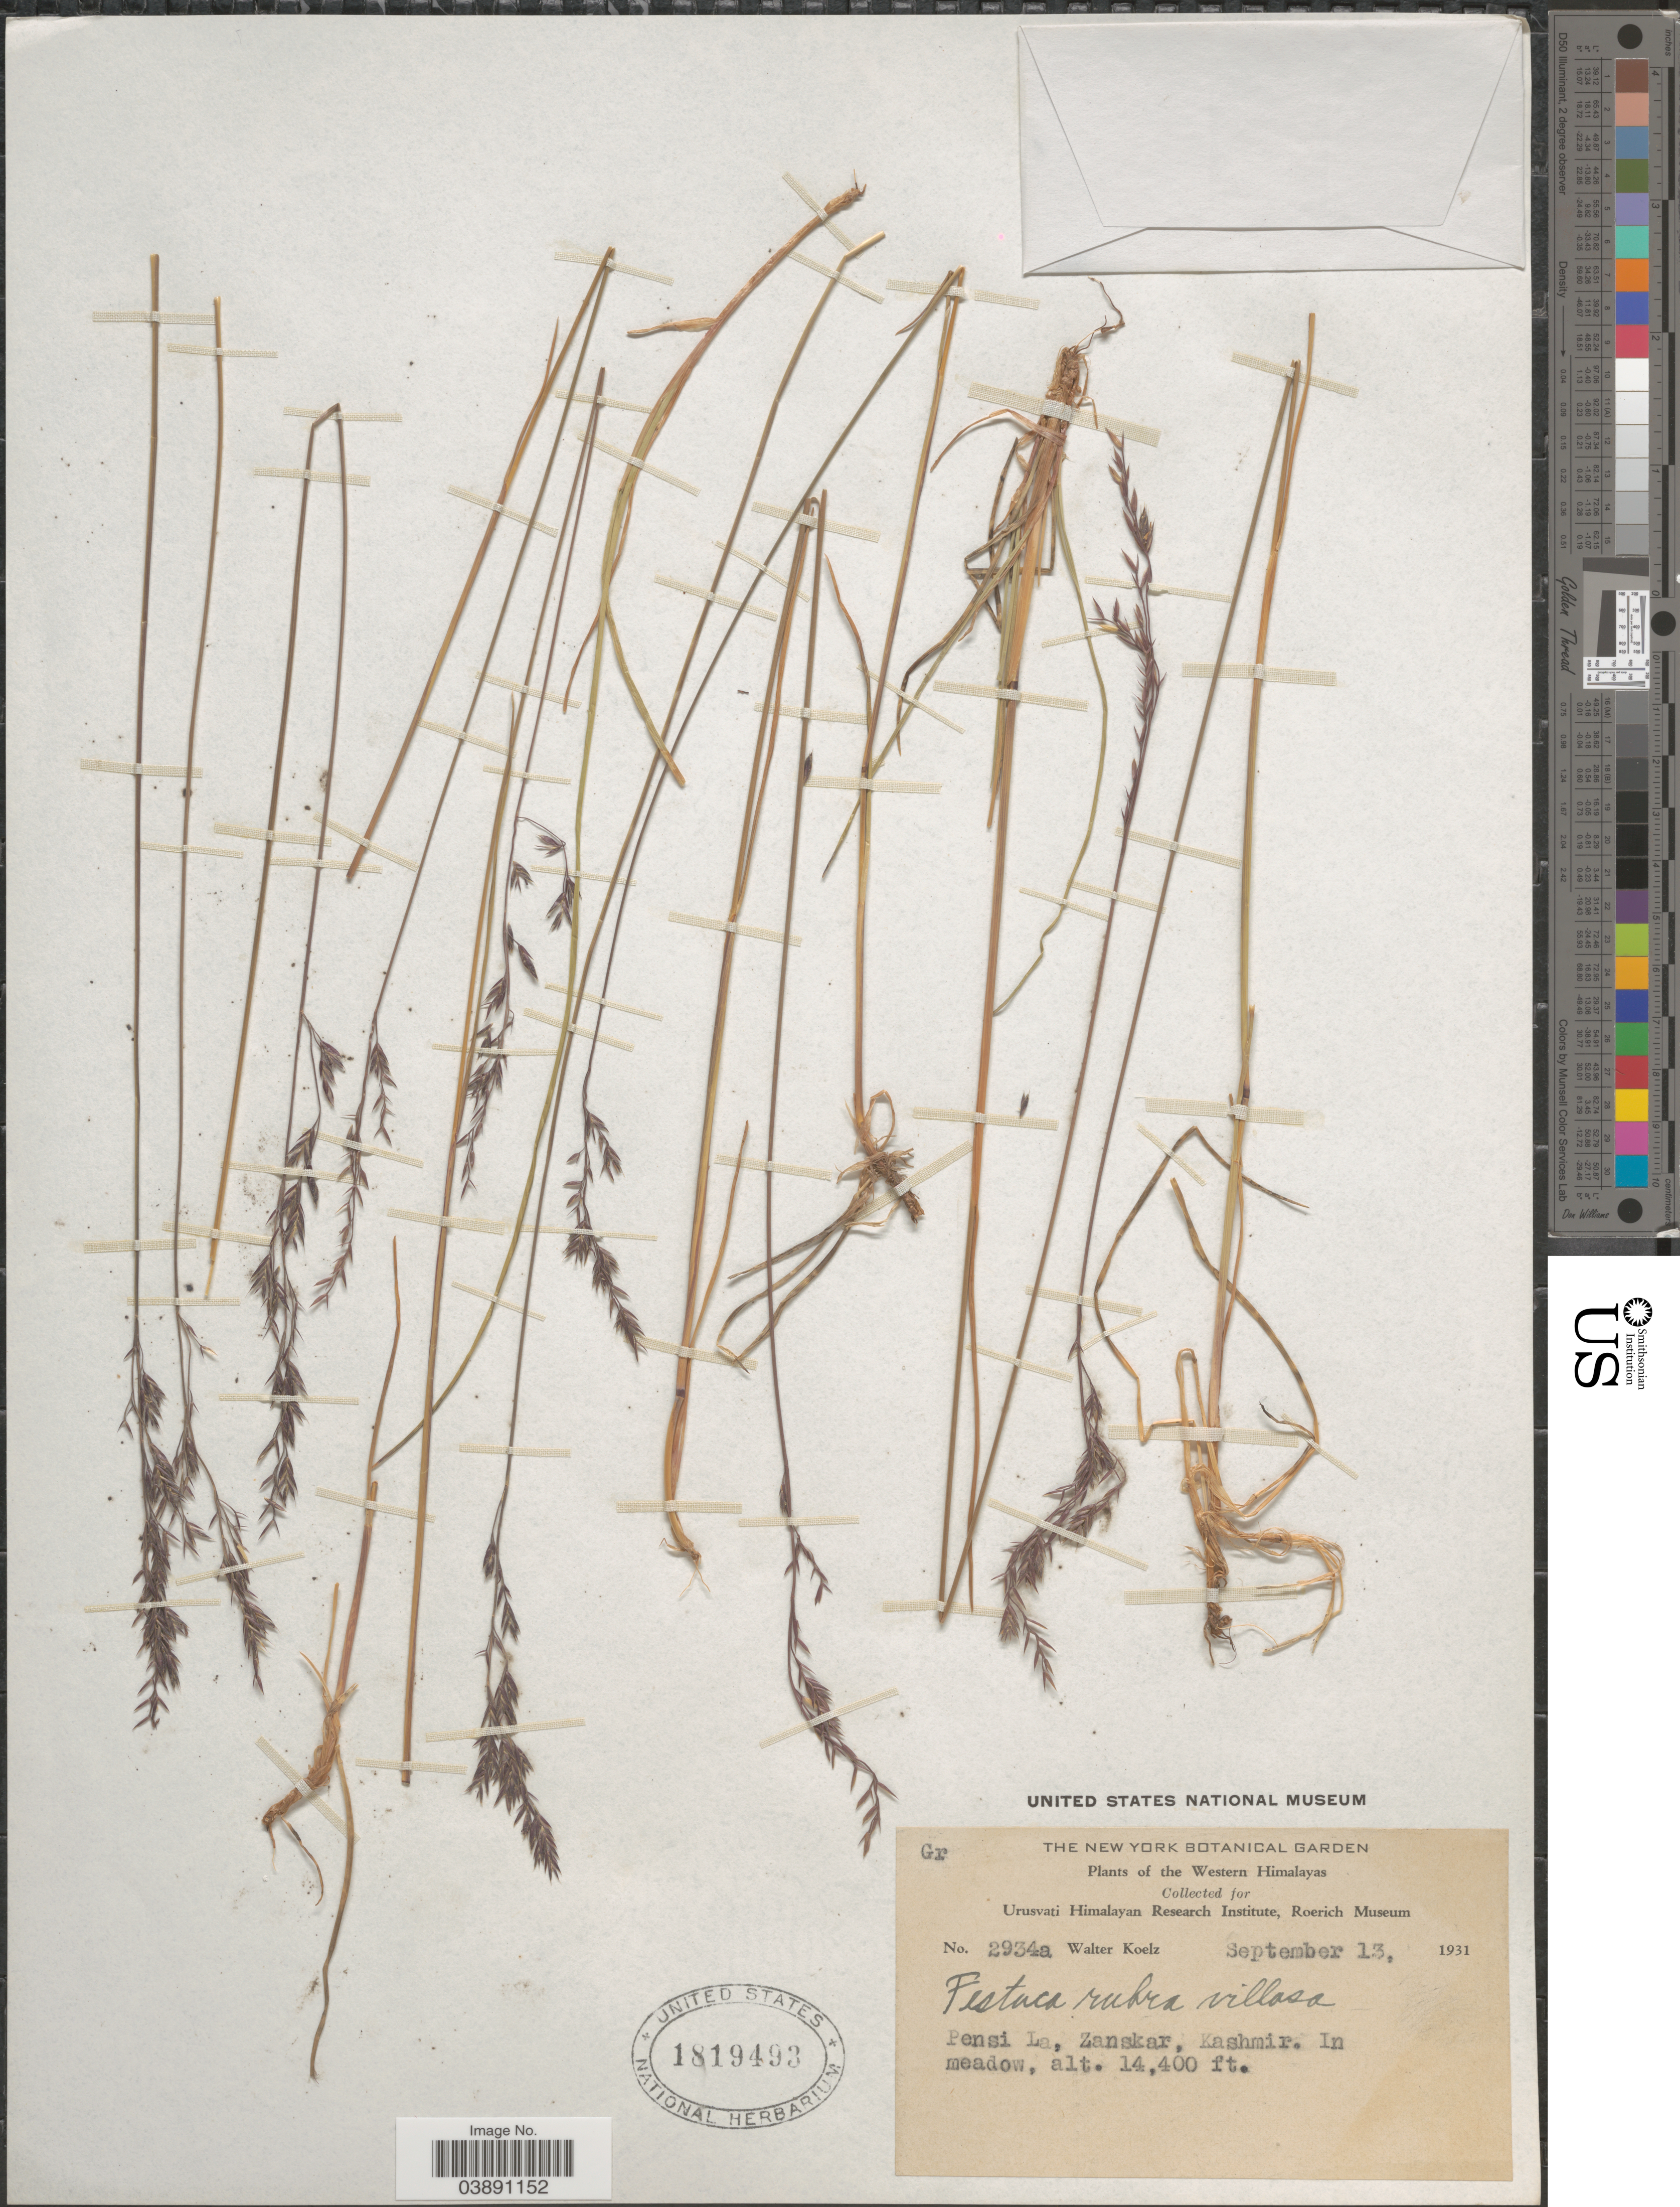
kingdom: Plantae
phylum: Tracheophyta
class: Liliopsida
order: Poales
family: Poaceae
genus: Festuca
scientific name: Festuca rubra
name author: L.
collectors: W. N. Koelz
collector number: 2934a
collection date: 1931-09-13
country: India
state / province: Jammu and Kashmir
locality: Western Himalayas. Pensi La, Zanskar, Kashmir.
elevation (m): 4389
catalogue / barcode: US 1819493